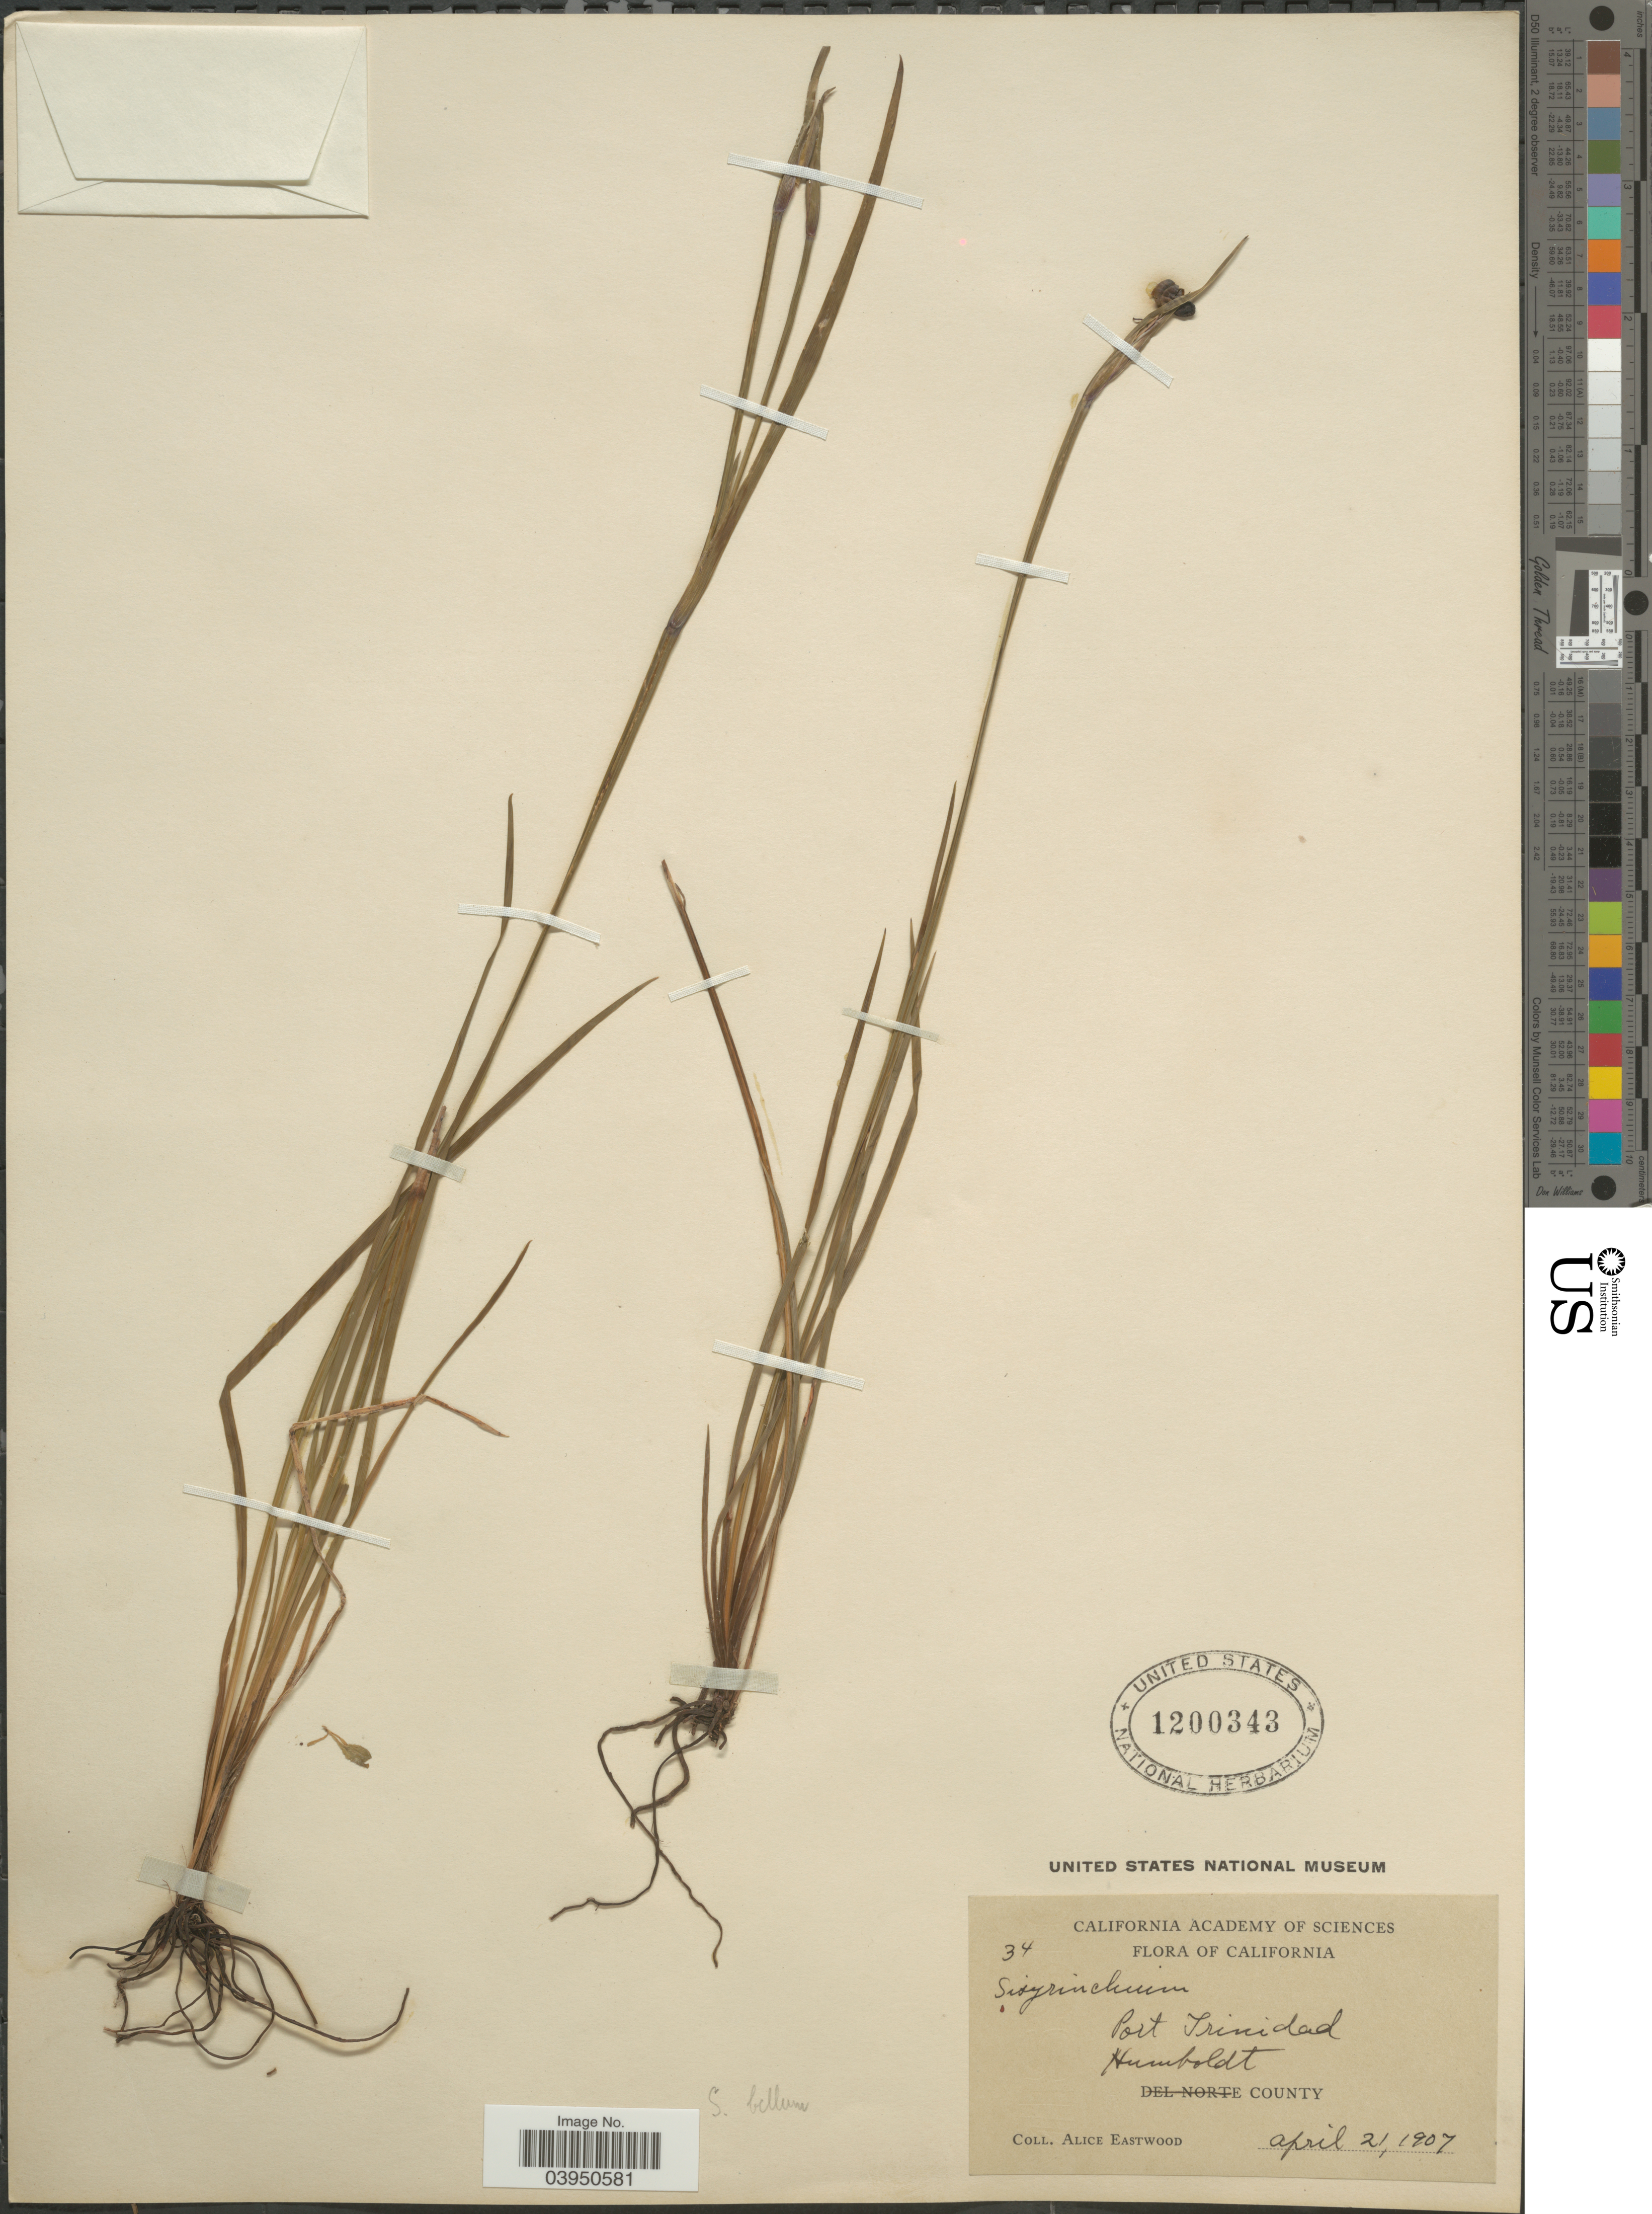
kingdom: Plantae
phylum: Tracheophyta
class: Liliopsida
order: Asparagales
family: Iridaceae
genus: Sisyrinchium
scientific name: Sisyrinchium bellum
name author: S. Watson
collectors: A. Eastwood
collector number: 34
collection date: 1907-04-21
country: United States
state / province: California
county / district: Humboldt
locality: Port Trinidad. Humboldt County.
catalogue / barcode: US 1200343